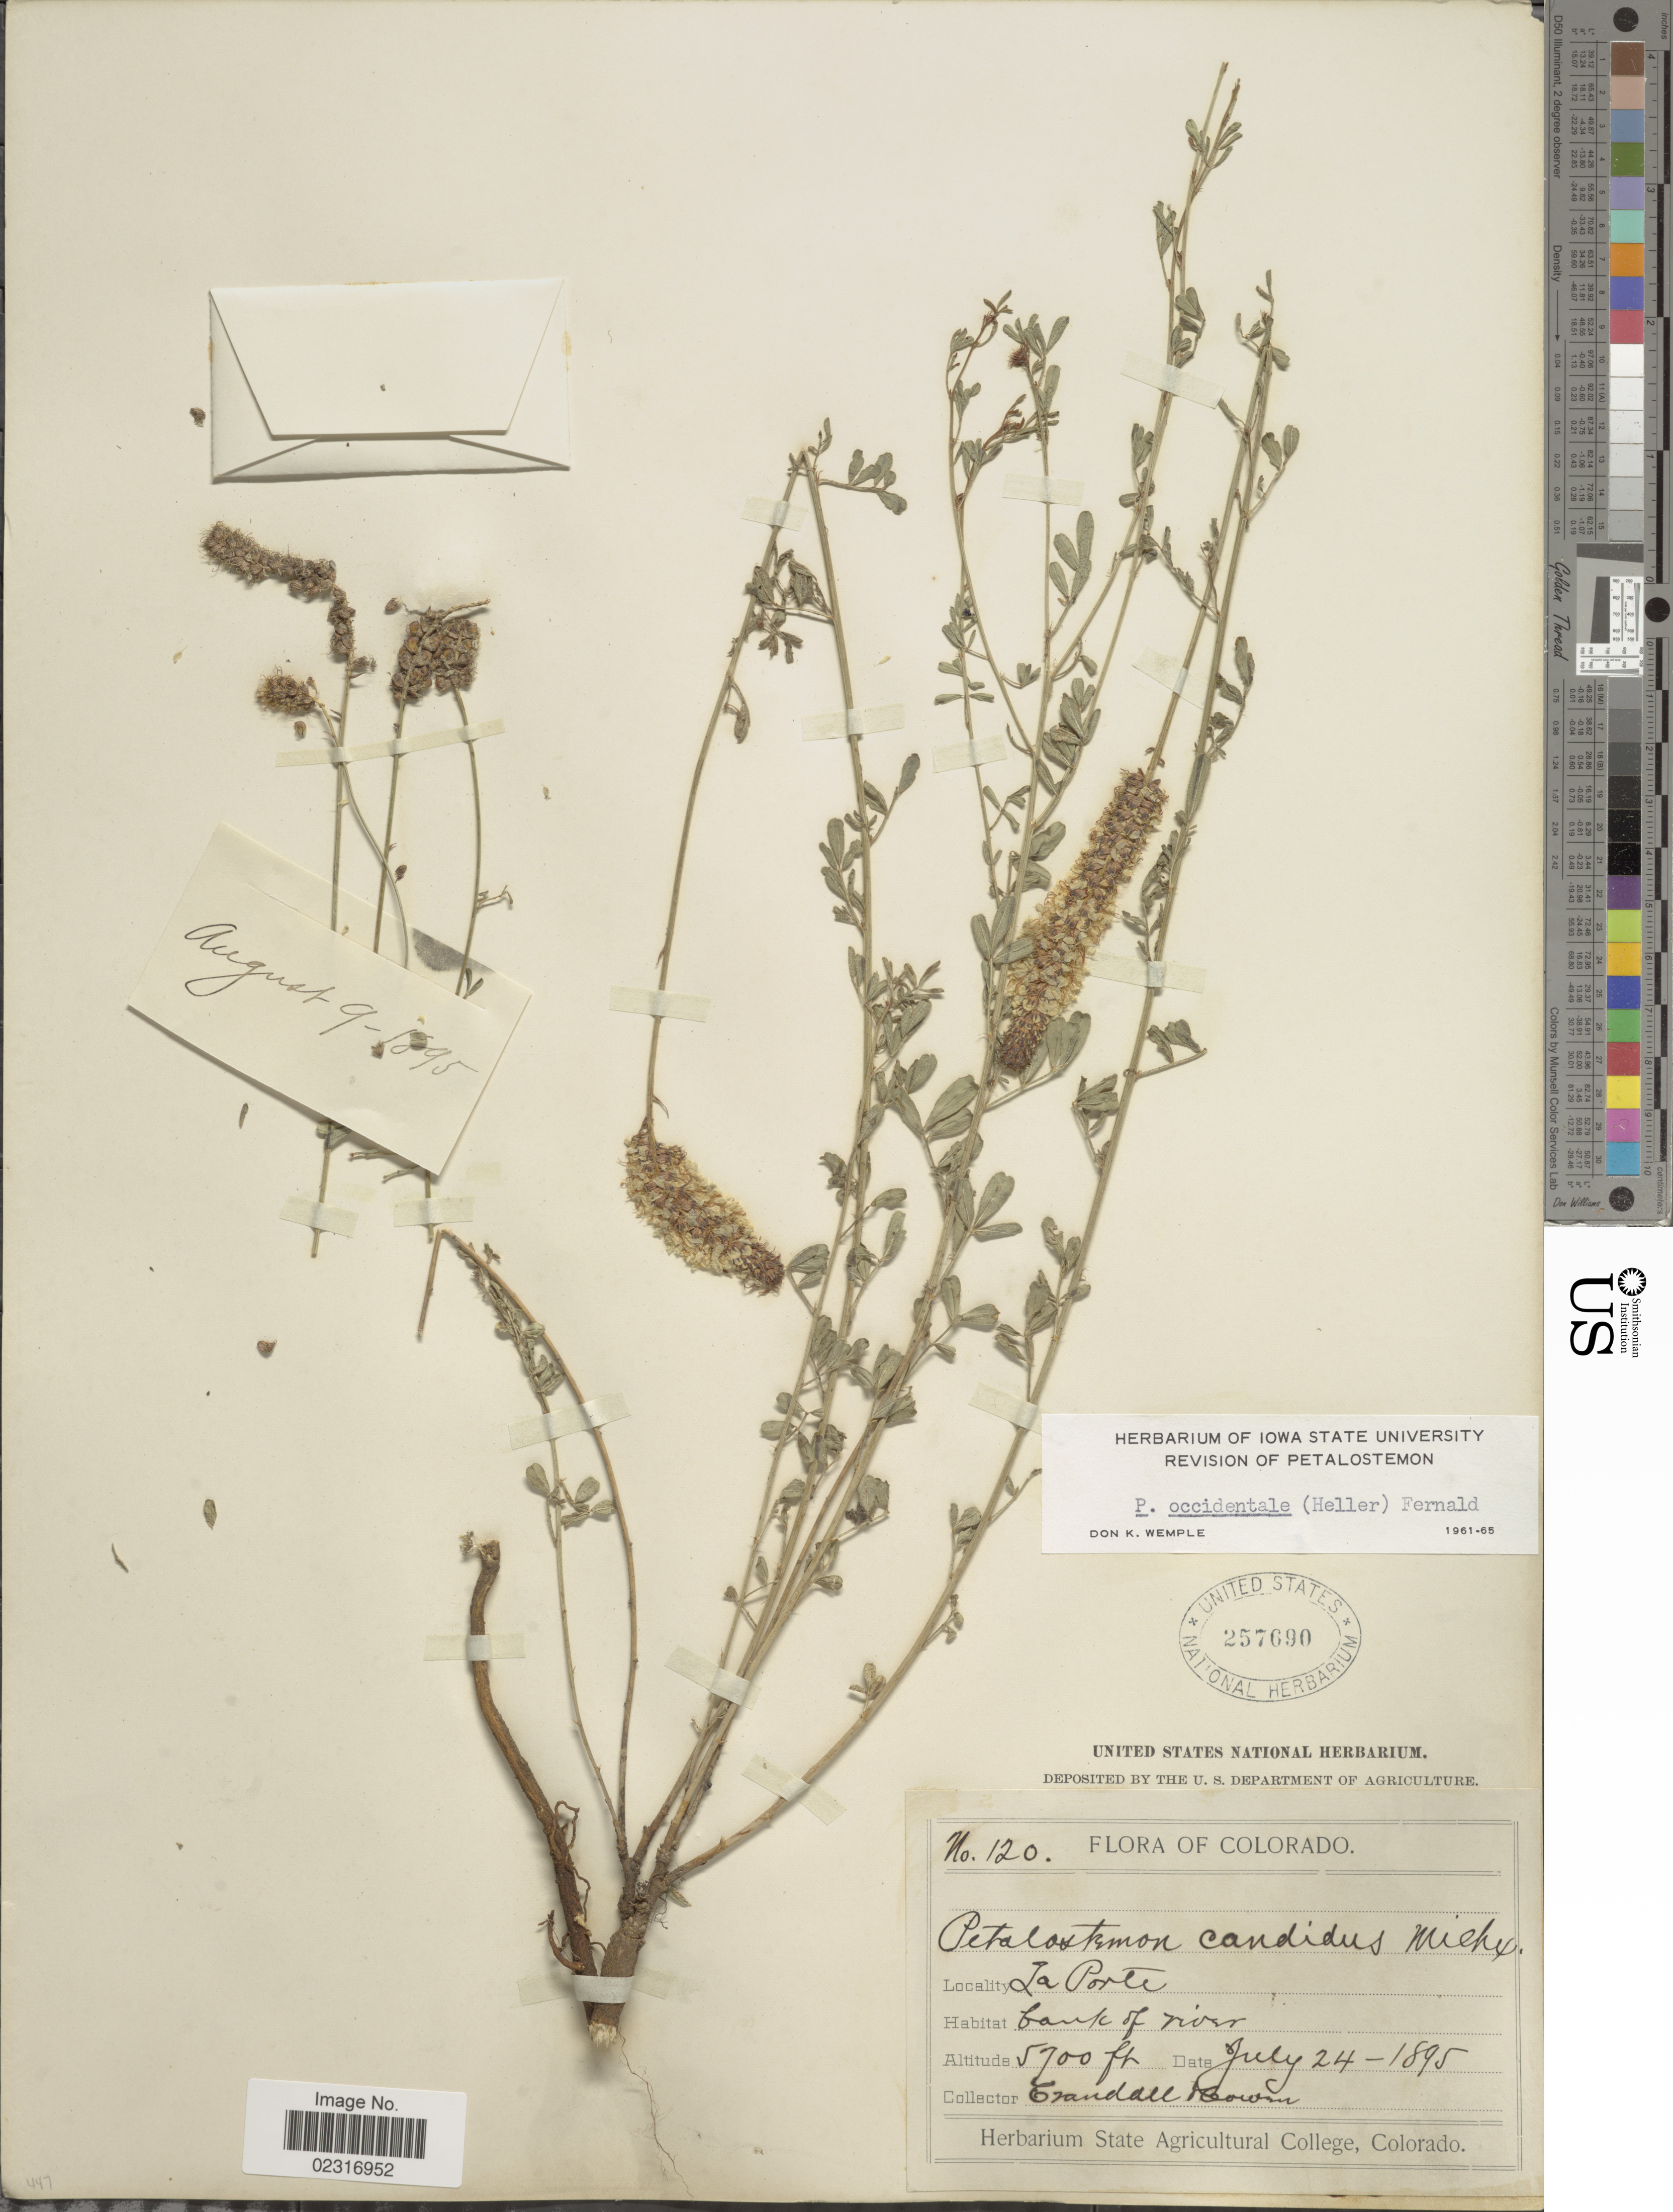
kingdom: Plantae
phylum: Tracheophyta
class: Magnoliopsida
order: Fabales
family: Fabaceae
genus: Dalea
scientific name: Dalea candida var. oligophylla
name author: (Torr) Shinners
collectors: C. Heswen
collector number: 120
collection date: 1895-07-24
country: United States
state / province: Colorado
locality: La Porte.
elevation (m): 1737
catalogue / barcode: US 257690